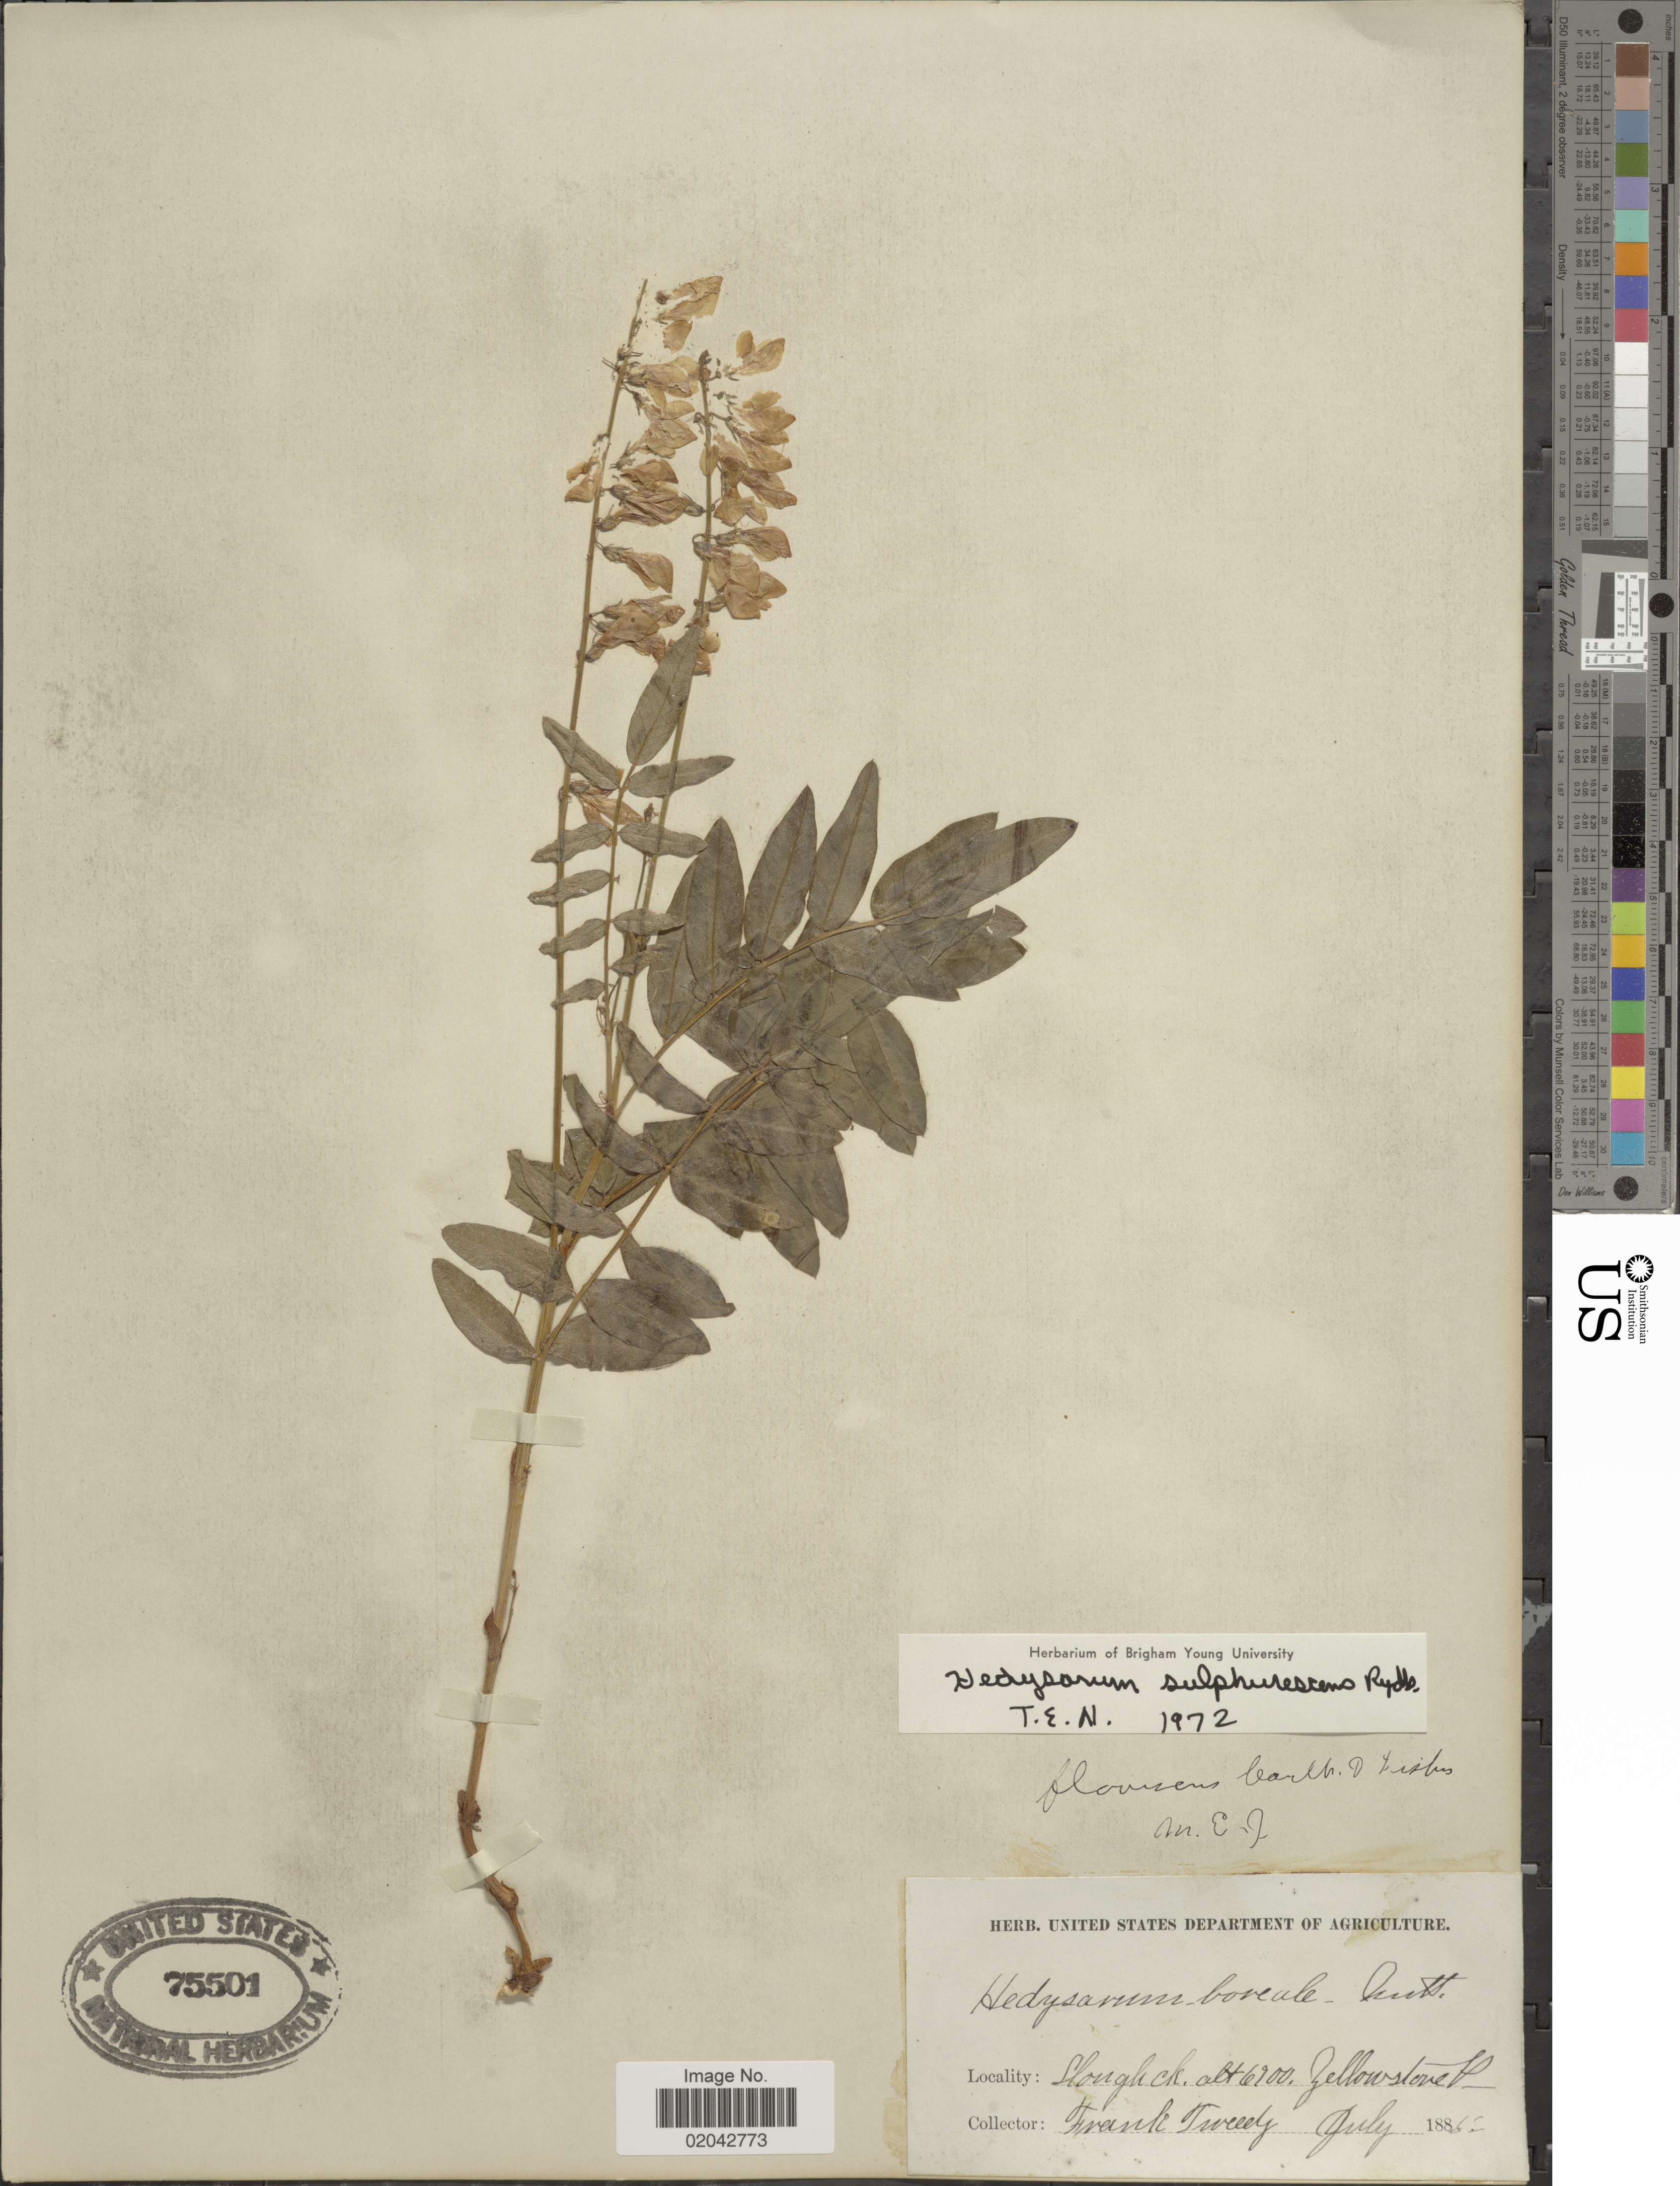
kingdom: Plantae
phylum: Tracheophyta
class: Magnoliopsida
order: Fabales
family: Fabaceae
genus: Hedysarum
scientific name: Hedysarum sulphurescens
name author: Rydb.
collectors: F. Tweedy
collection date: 1888-07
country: United States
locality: Slough Creek, Yellowstone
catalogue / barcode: US 75501